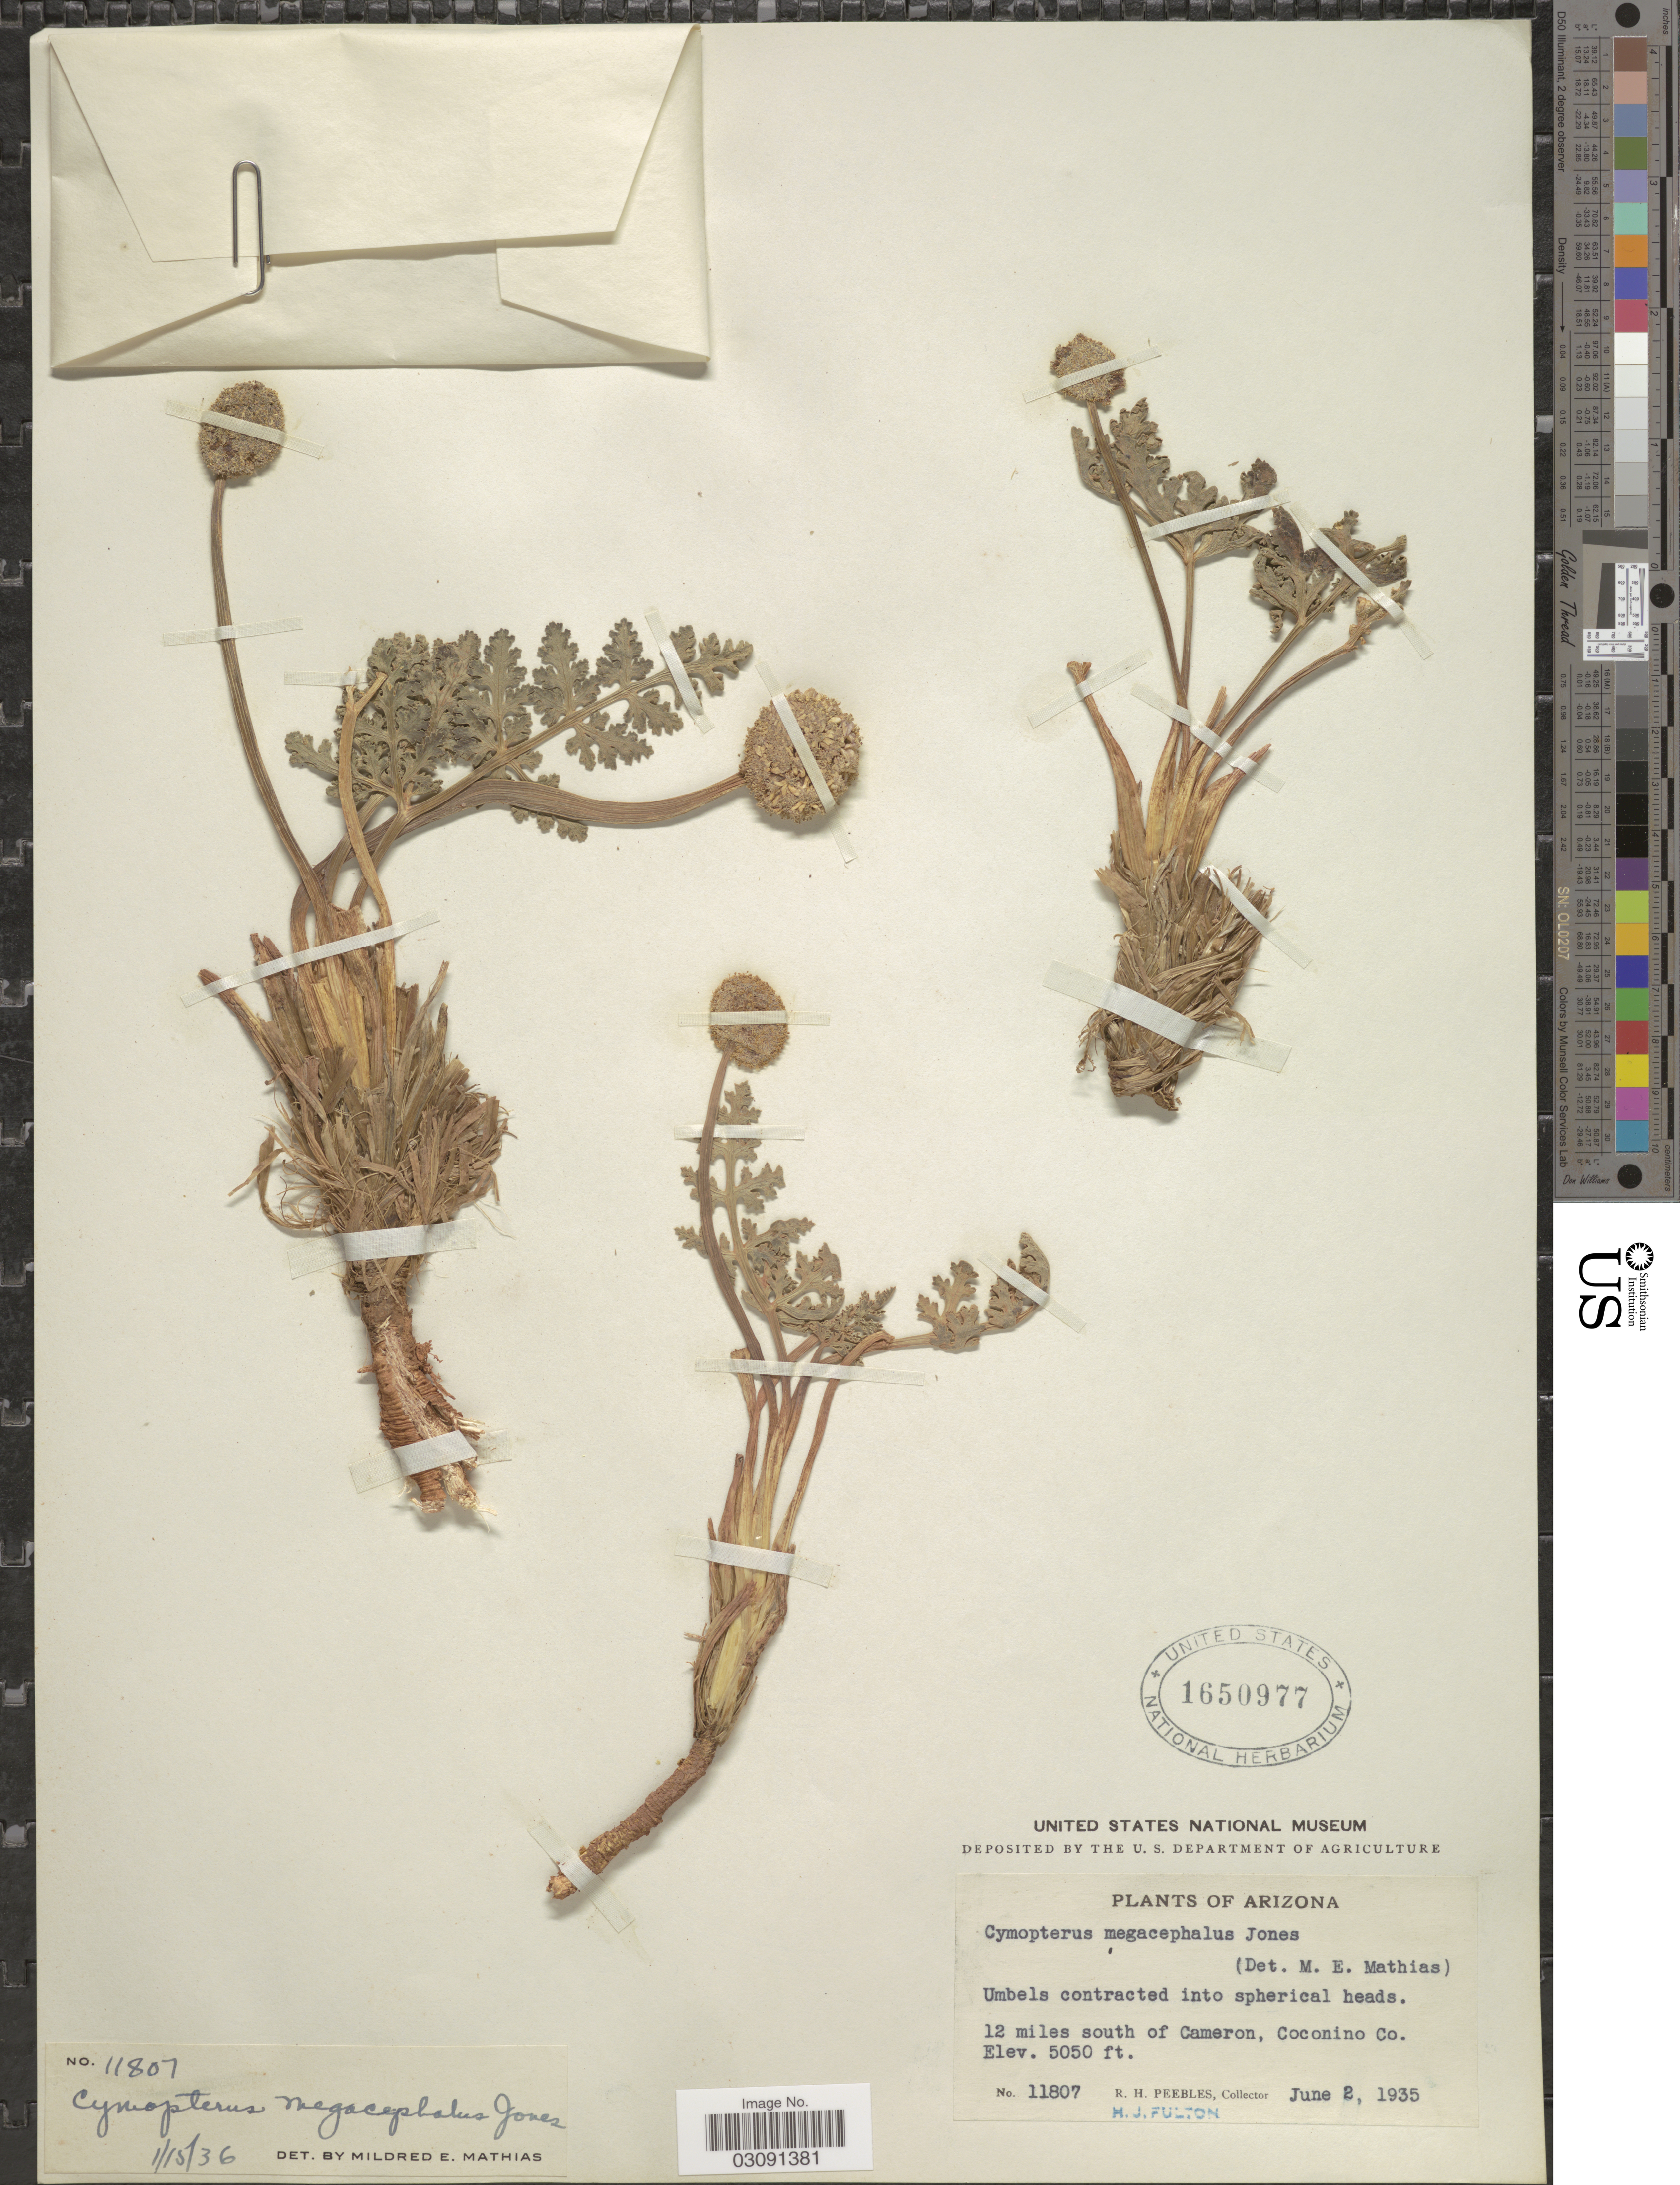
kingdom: Plantae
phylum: Tracheophyta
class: Magnoliopsida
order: Apiales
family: Apiaceae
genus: Cymopterus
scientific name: Cymopterus megacephalus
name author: M.E. Jones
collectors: R. H. Peebles & H. Fulton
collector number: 11807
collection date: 1935-06-02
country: United States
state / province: Arizona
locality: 12 miles south of Cameron, Coconino Co.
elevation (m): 1539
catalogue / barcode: US 1650977